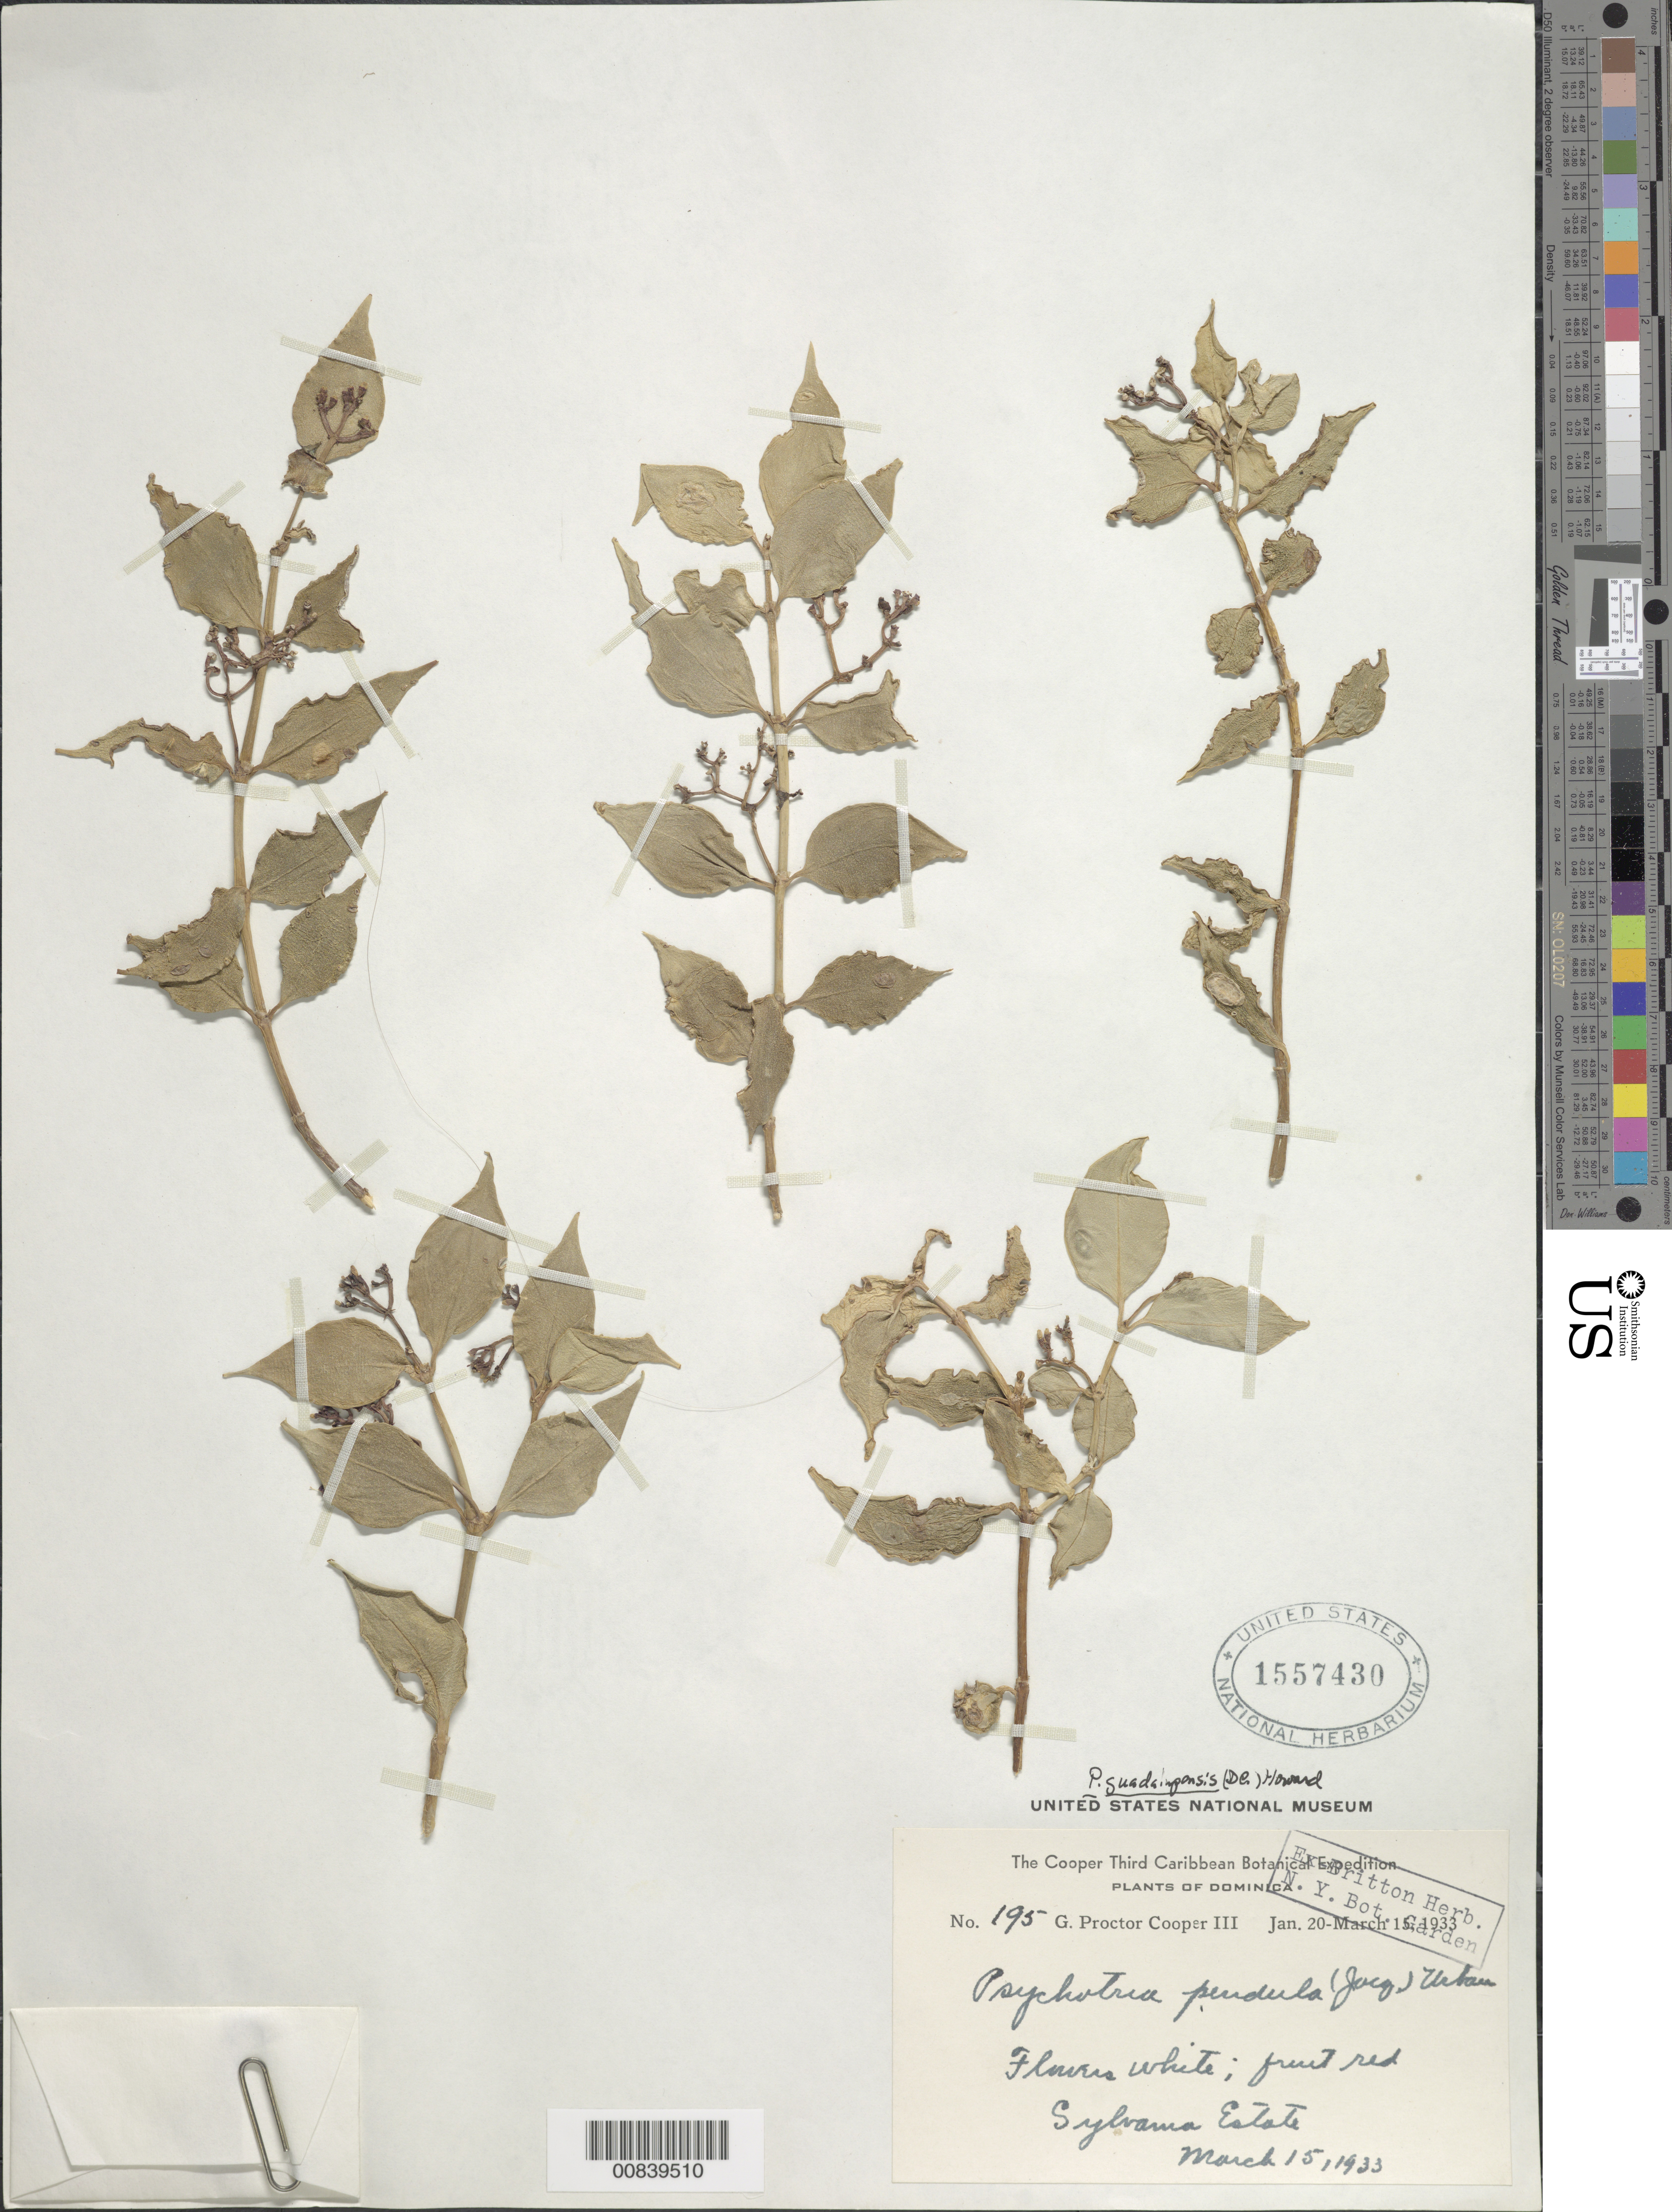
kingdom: Plantae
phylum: Tracheophyta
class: Magnoliopsida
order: Gentianales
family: Rubiaceae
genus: Notopleura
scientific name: Notopleura guadalupensis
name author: (DC.) C.M. Taylor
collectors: G. Cooper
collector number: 195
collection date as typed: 15 Mar 1933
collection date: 1933-03-15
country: Dominica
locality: Sylvania Estate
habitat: Estate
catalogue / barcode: US 1557430